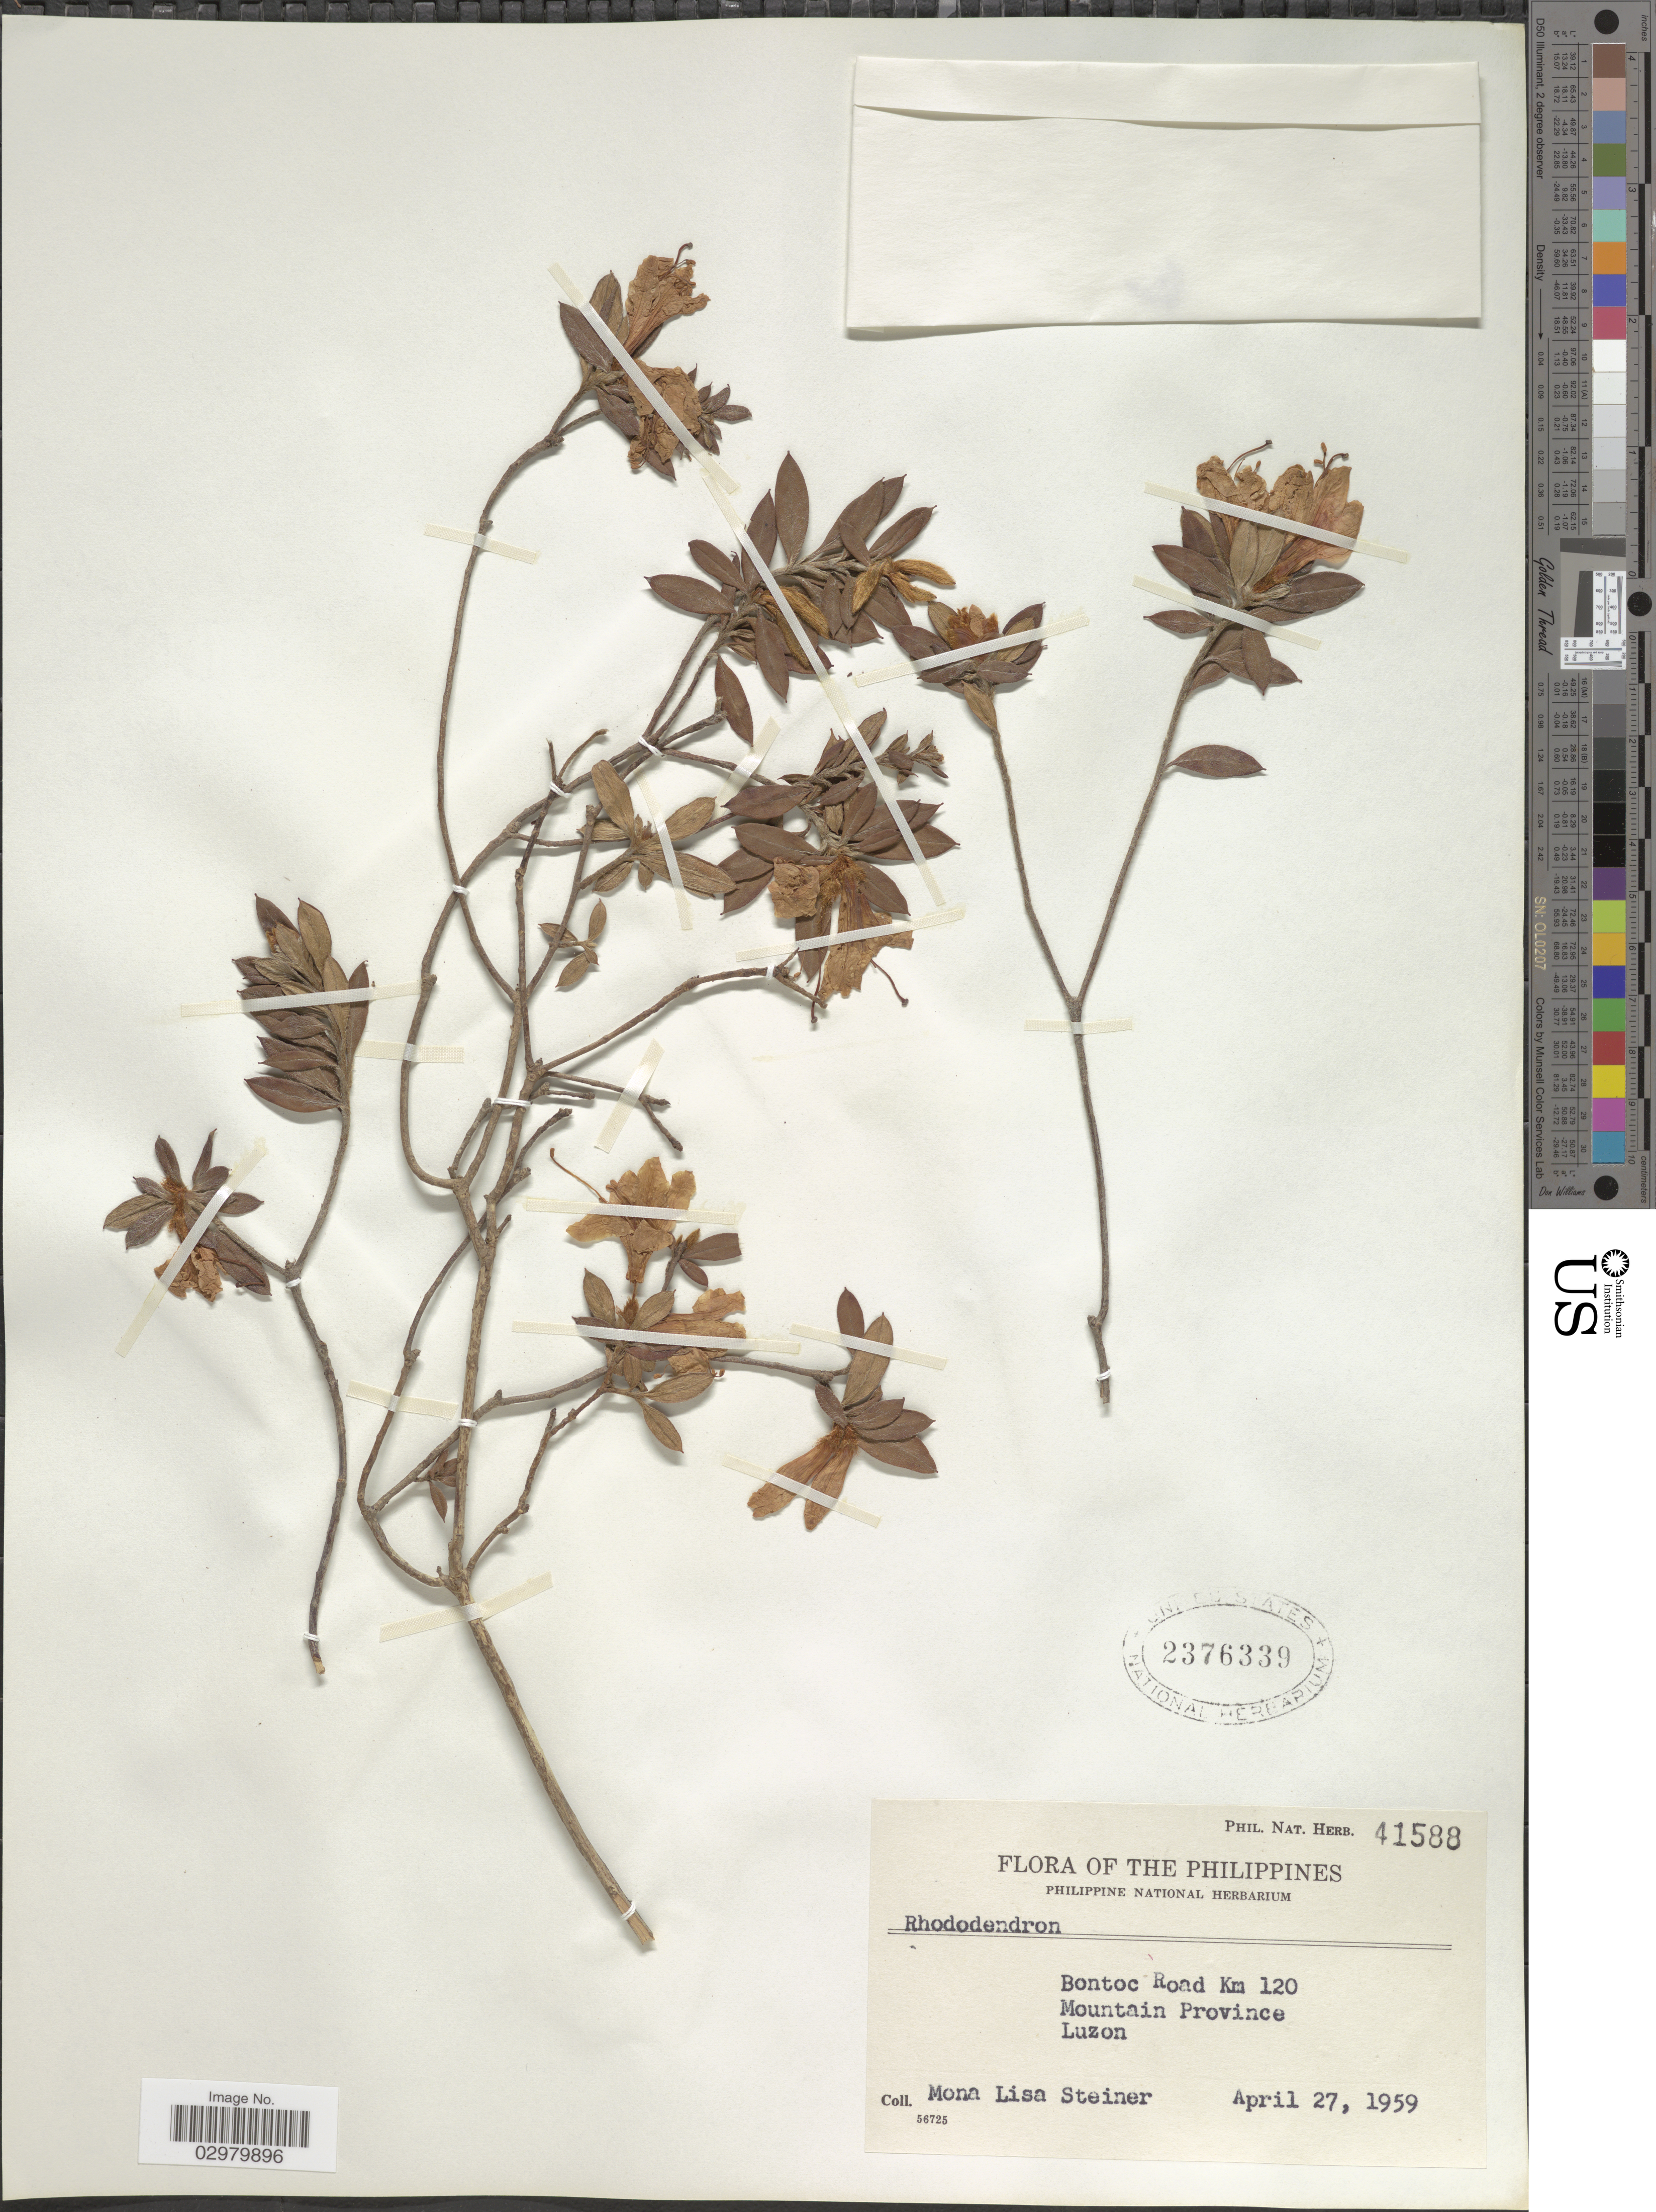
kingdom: Plantae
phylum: Tracheophyta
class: Magnoliopsida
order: Ericales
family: Ericaceae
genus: Rhododendron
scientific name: Rhododendron sp.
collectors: M. Steiner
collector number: Phil. Nat. Herb.41588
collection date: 1959-04-27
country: Philippines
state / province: Cordillera (Administrative Region)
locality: Bontoc Road Km 120, Mountain Province, Luzon.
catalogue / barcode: US 2376339